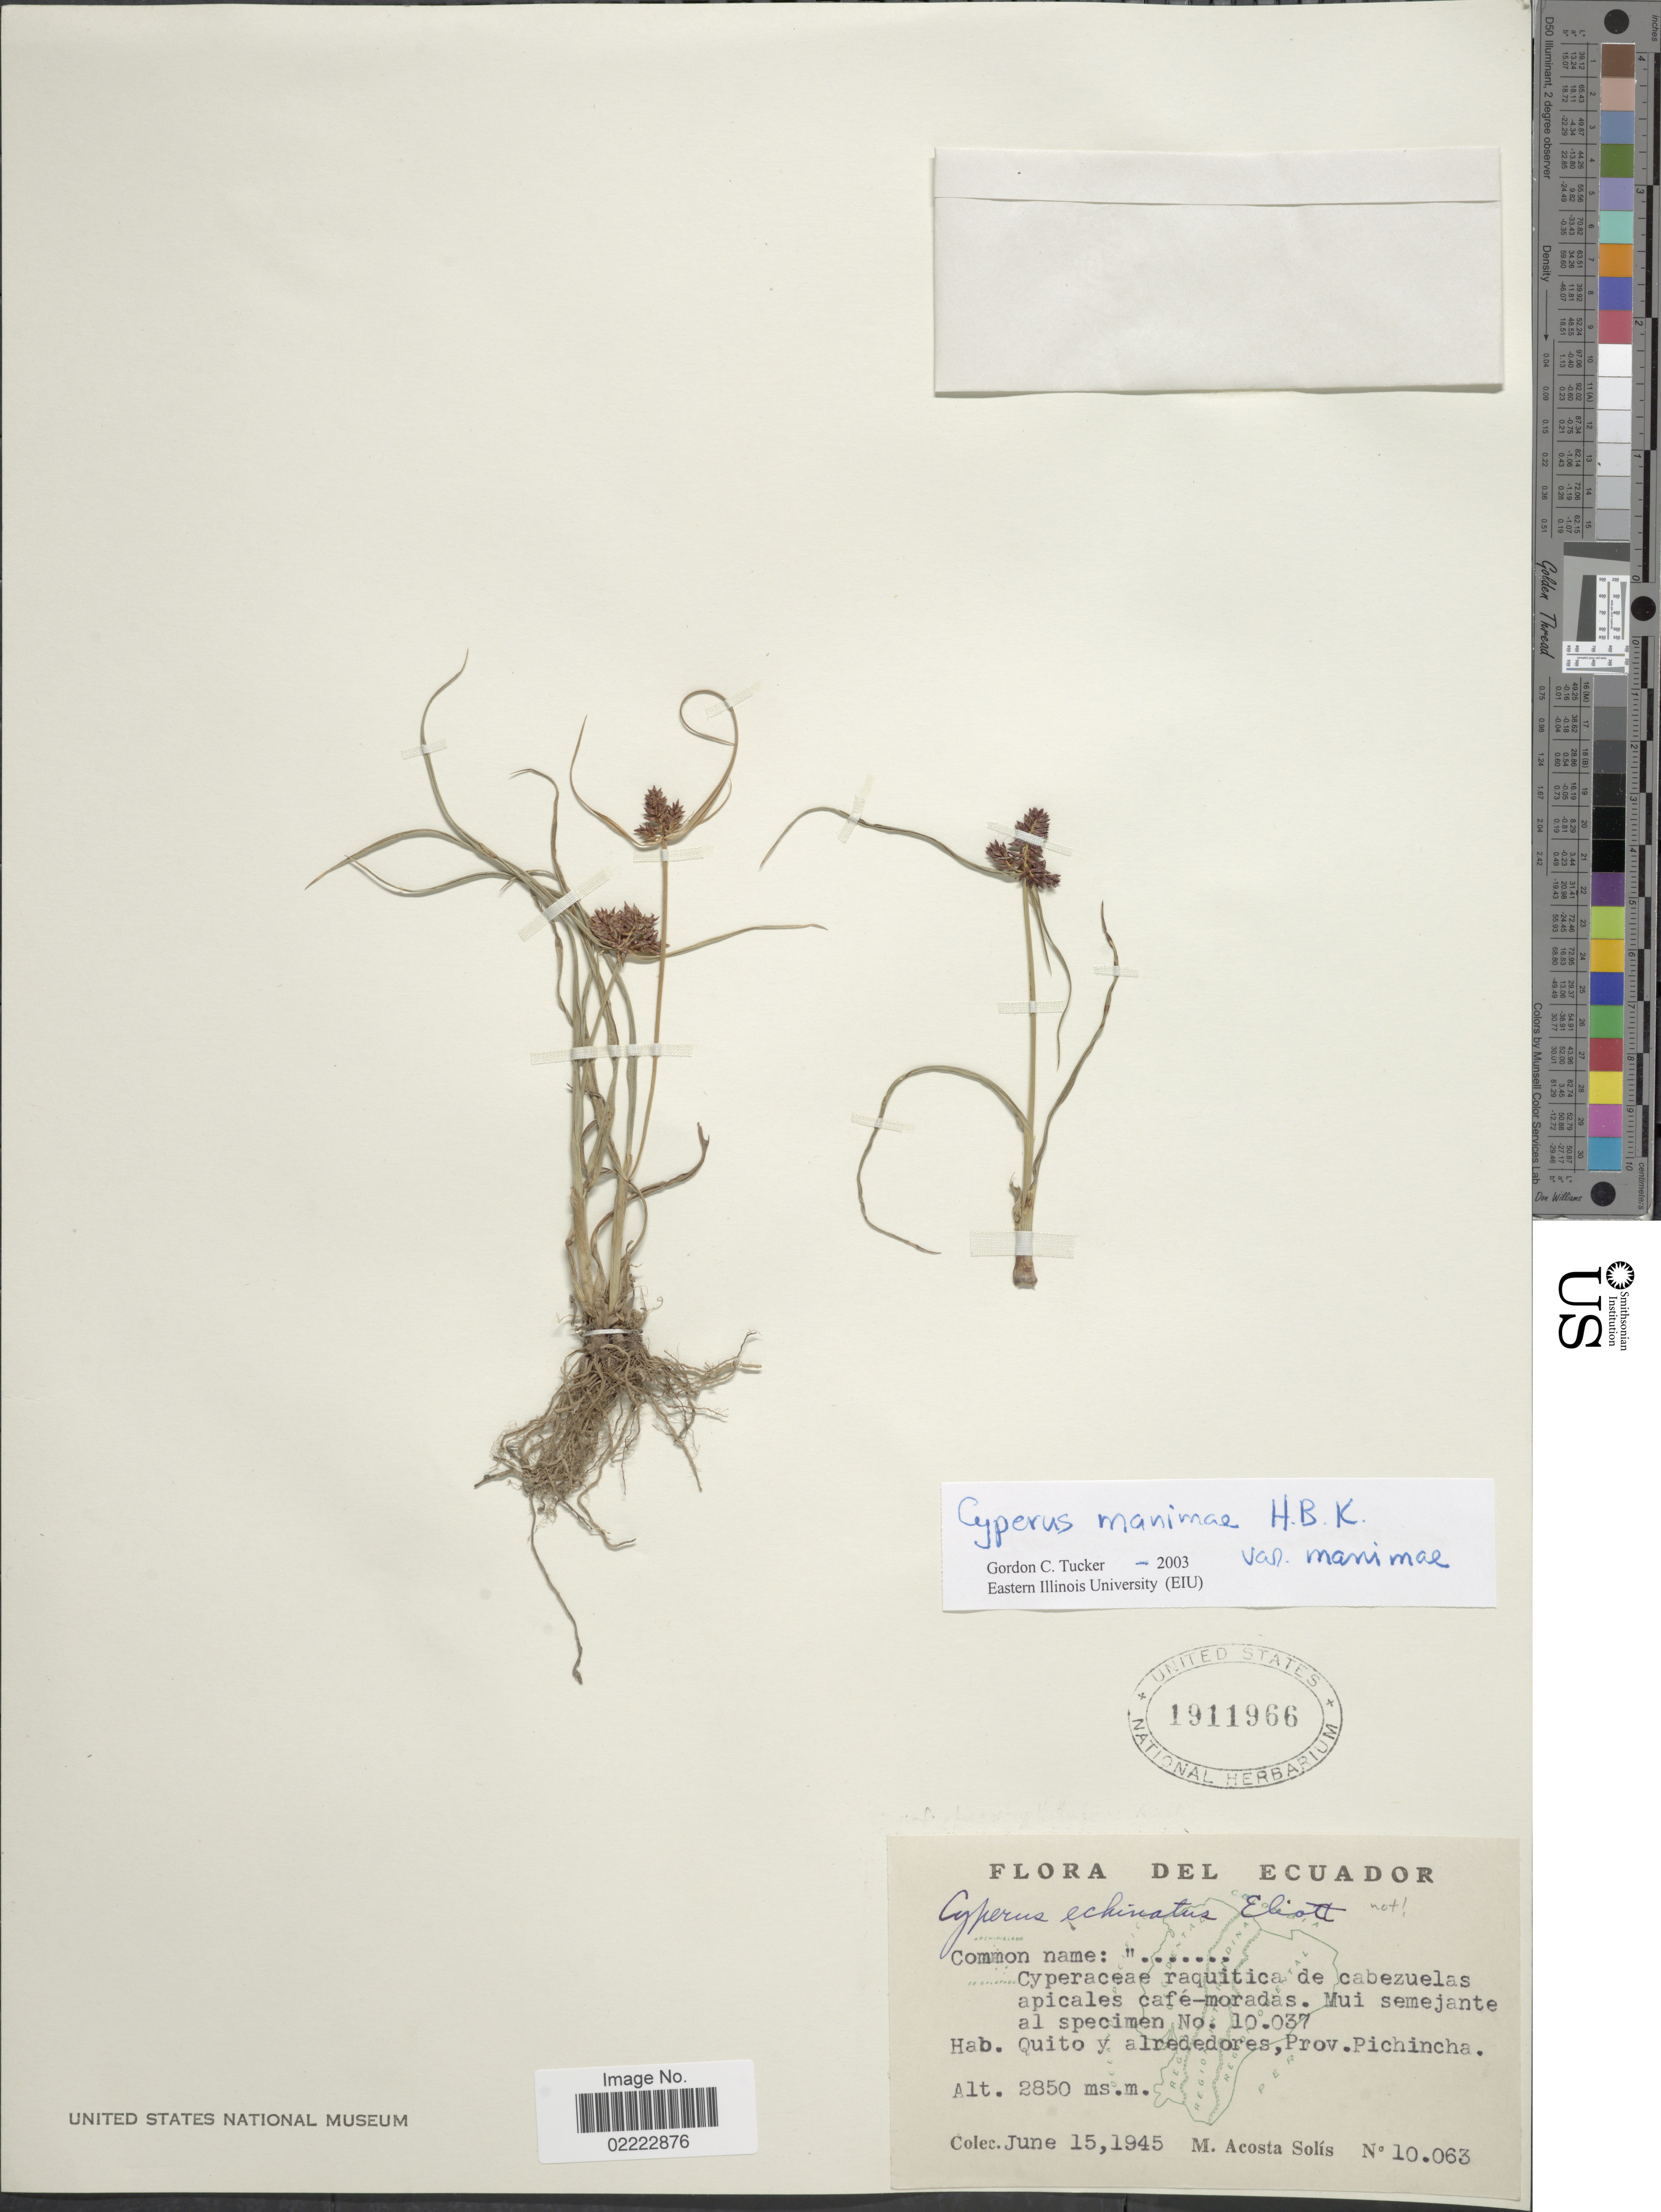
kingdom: Plantae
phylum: Tracheophyta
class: Liliopsida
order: Poales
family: Cyperaceae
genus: Cyperus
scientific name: Cyperus manimae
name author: Kunth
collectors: M. Acosta Solis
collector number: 10063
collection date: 1945-06-15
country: Ecuador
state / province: Pichincha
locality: Quito y alrededores, Prov. Pichincha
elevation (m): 2850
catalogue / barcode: US 1911966